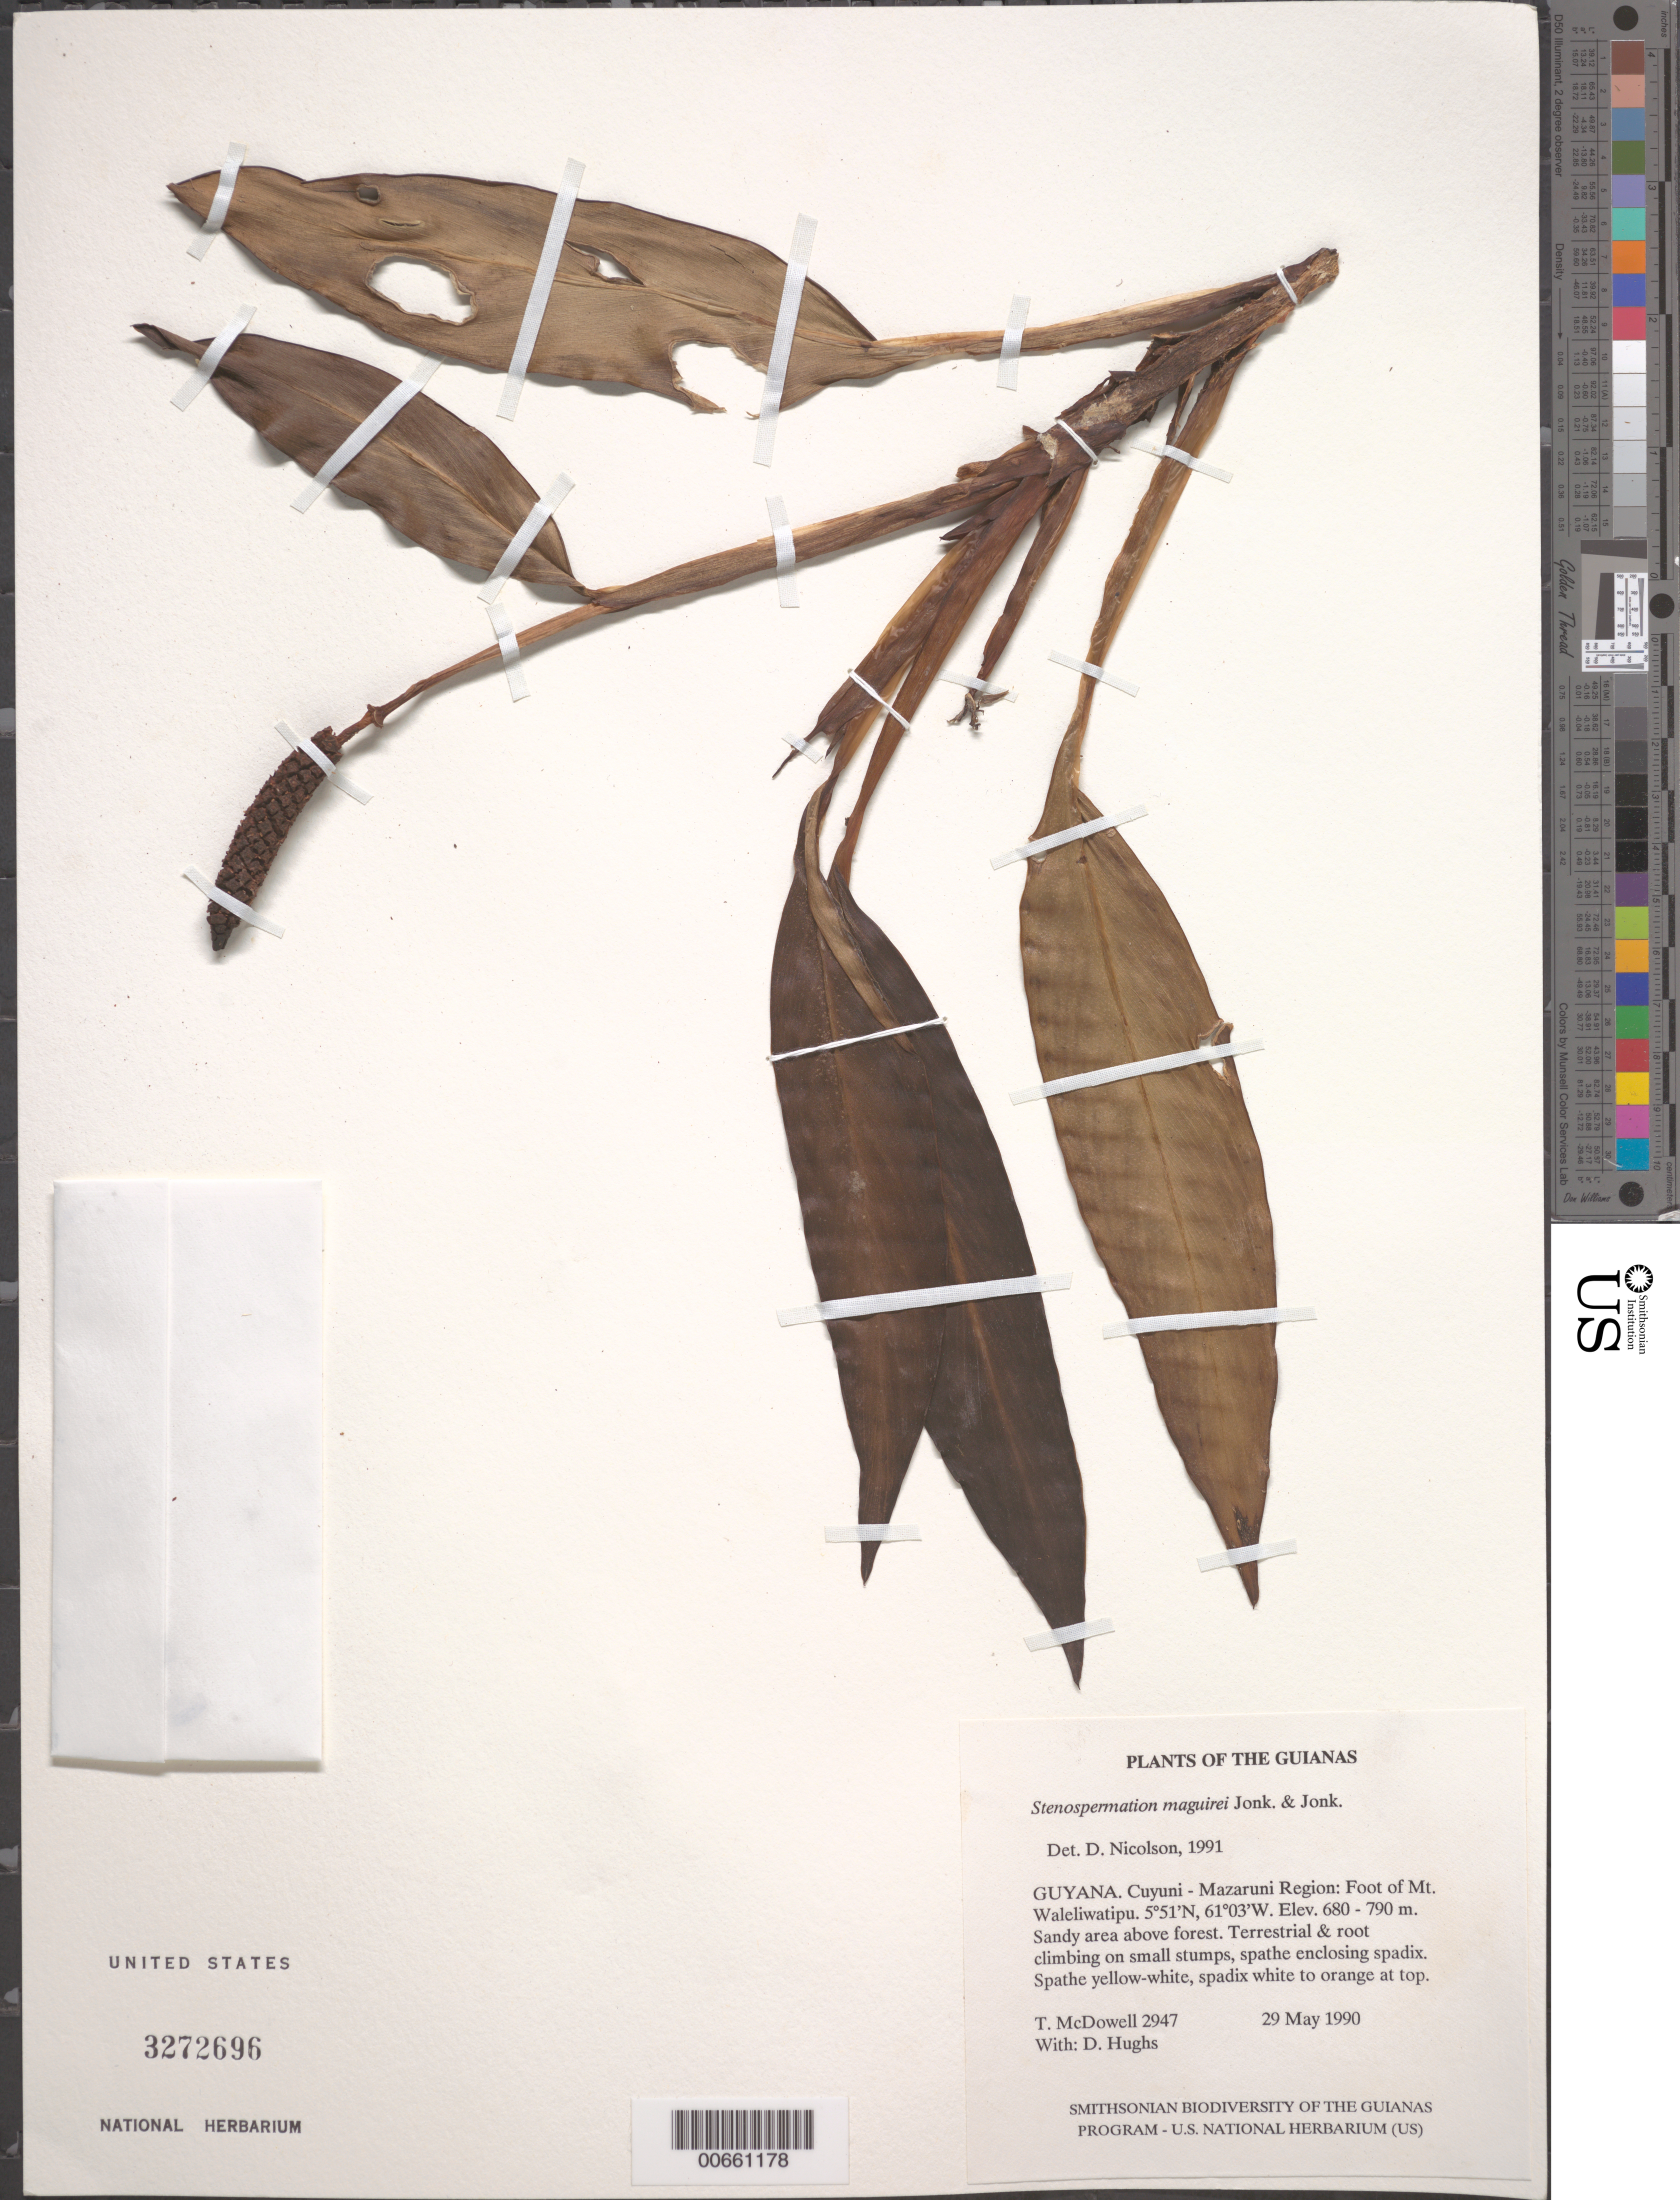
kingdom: Plantae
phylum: Tracheophyta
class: Liliopsida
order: Alismatales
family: Araceae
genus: Stenospermation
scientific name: Stenospermation maguirei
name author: A.M.E. Jonker & Jonker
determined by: Nicolson, Dan H.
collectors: T. McDowell, D. Hughs, L. Anselmo & L. Thompson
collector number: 2947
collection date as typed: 29 May 1990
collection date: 1990-05-29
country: Guyana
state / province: Cuyuni-Mazaruni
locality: Foot of Mt. Waleliwatipu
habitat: Sandy area above forest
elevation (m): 680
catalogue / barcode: US 3272698